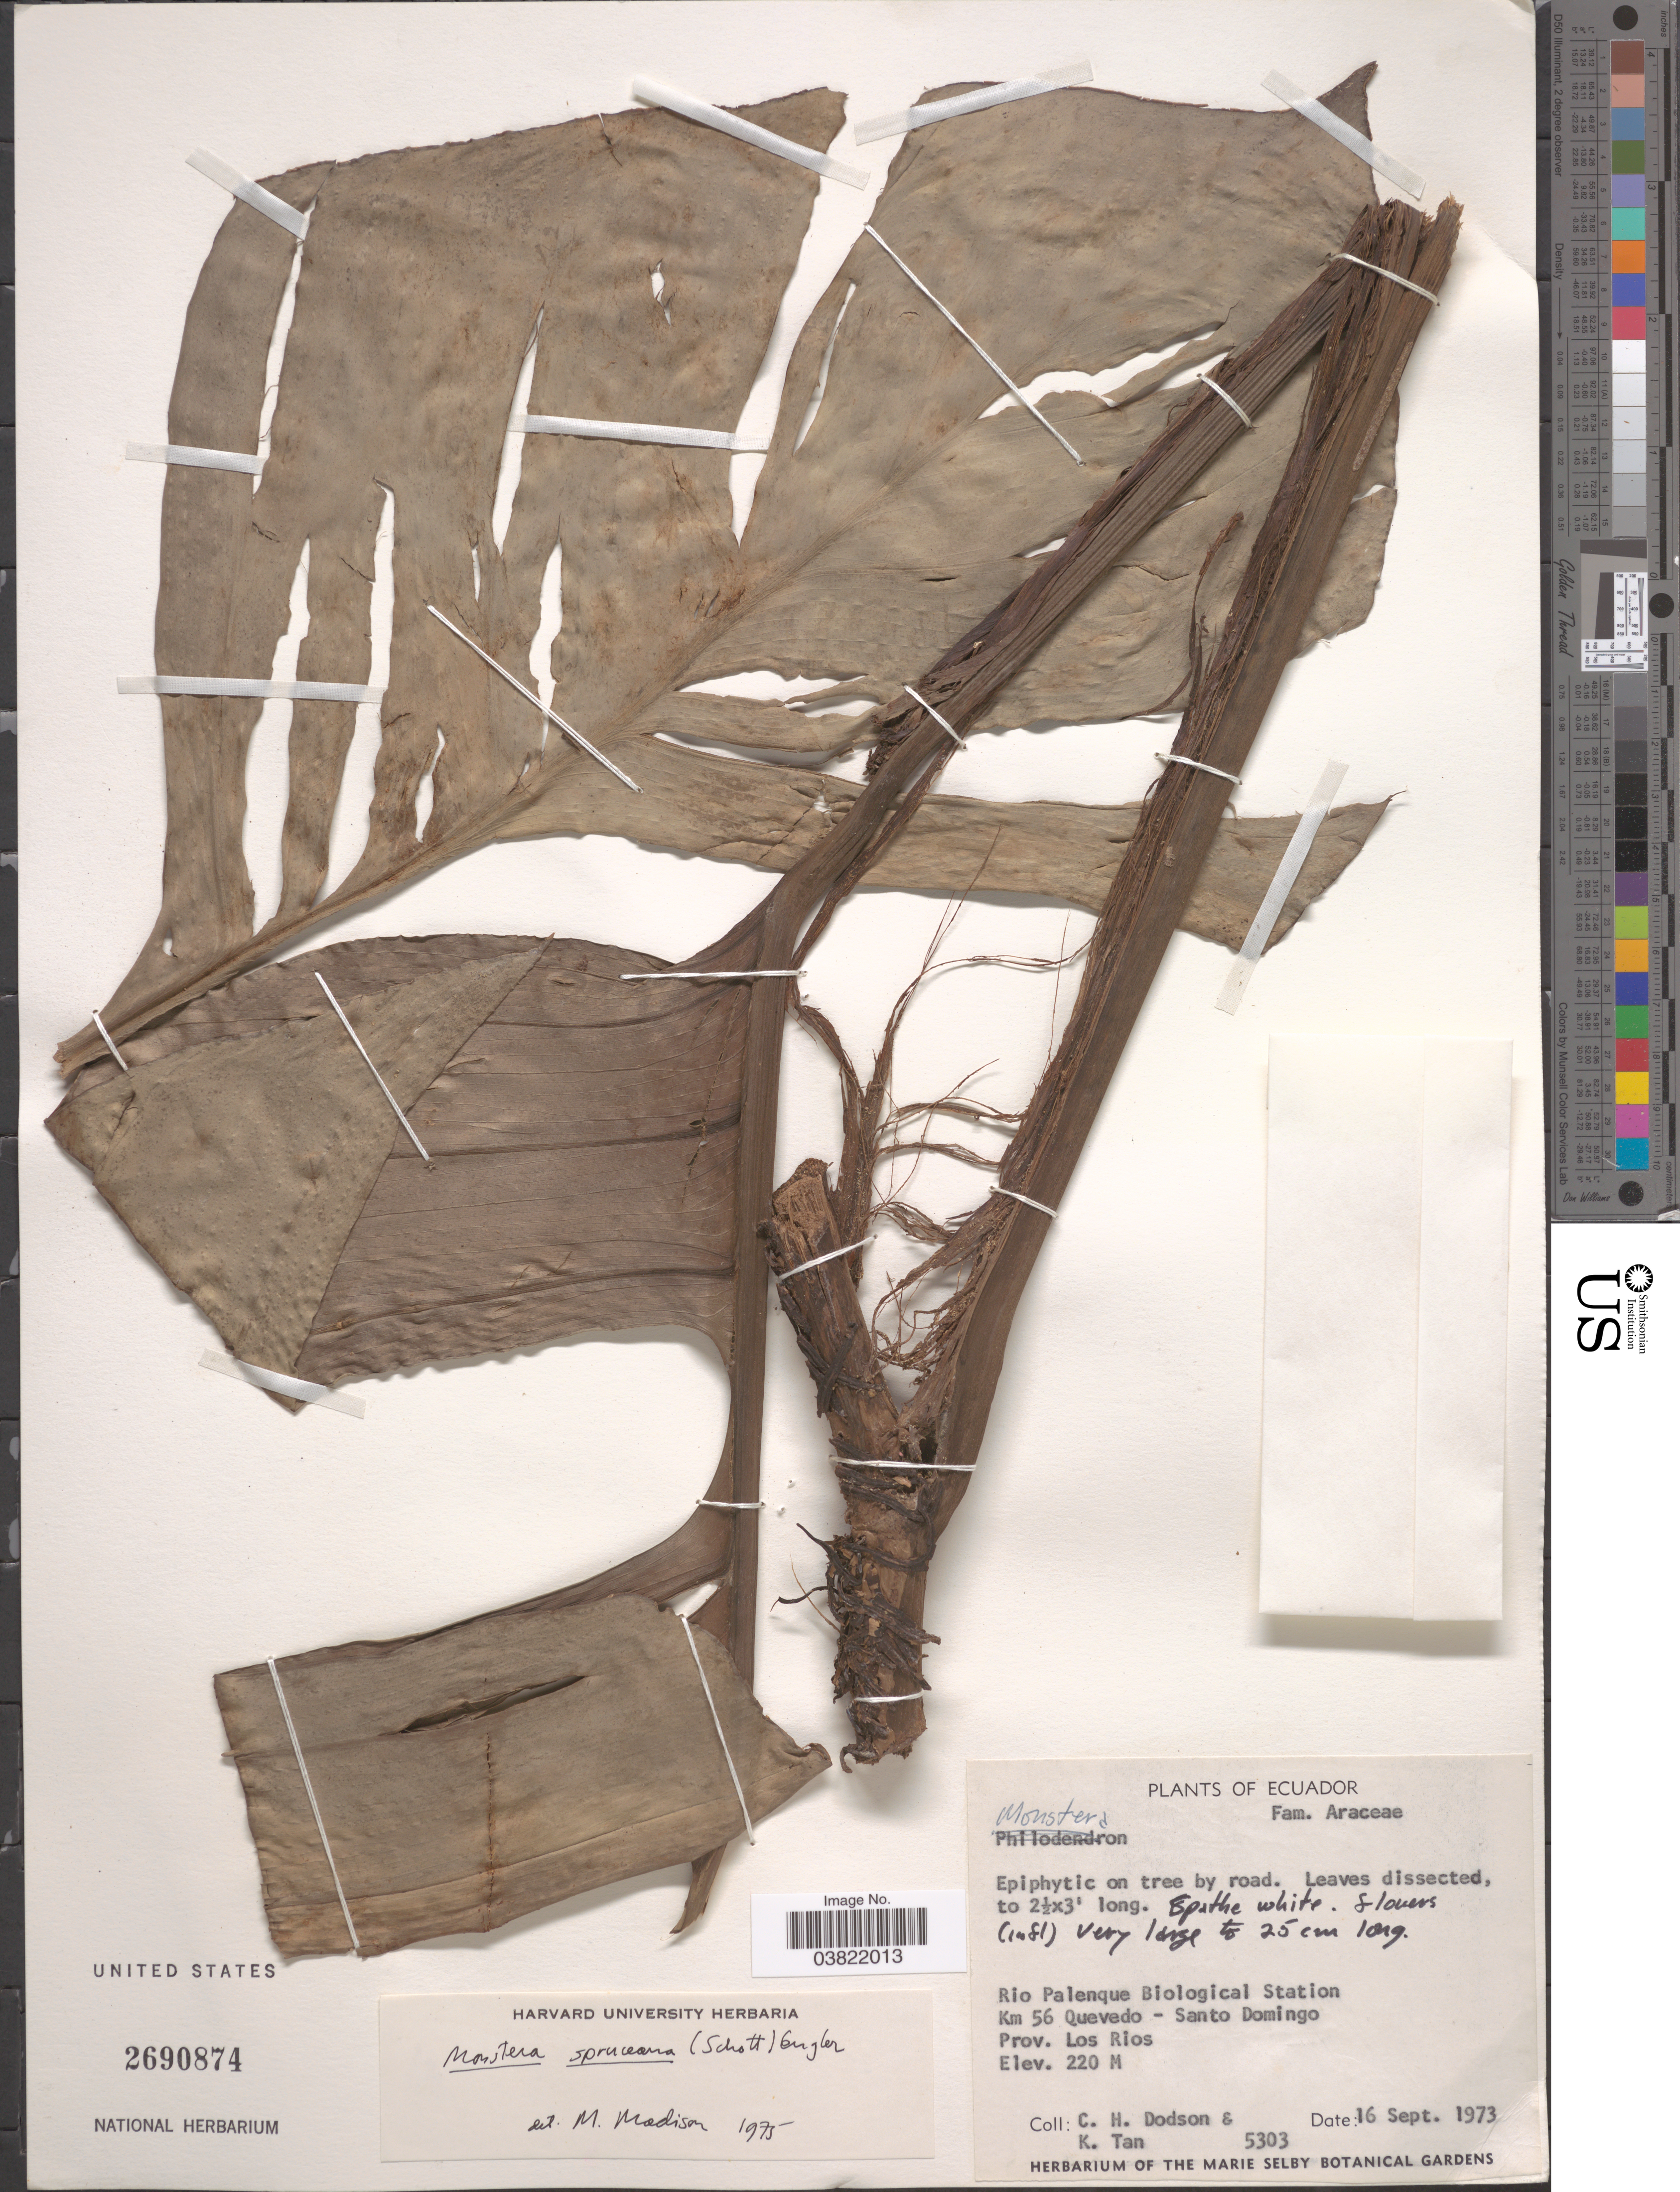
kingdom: Plantae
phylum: Tracheophyta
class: Liliopsida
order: Alismatales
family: Araceae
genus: Monstera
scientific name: Monstera spruceana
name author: (Schott) Engl.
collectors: C. H. Dodson & K. Tan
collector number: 5303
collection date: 1973-09-16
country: Ecuador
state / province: Los Ríos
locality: Rio Palenque Biological Station. Km 56 Quevedo - Santa Domingo.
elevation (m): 220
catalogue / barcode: US 2690874